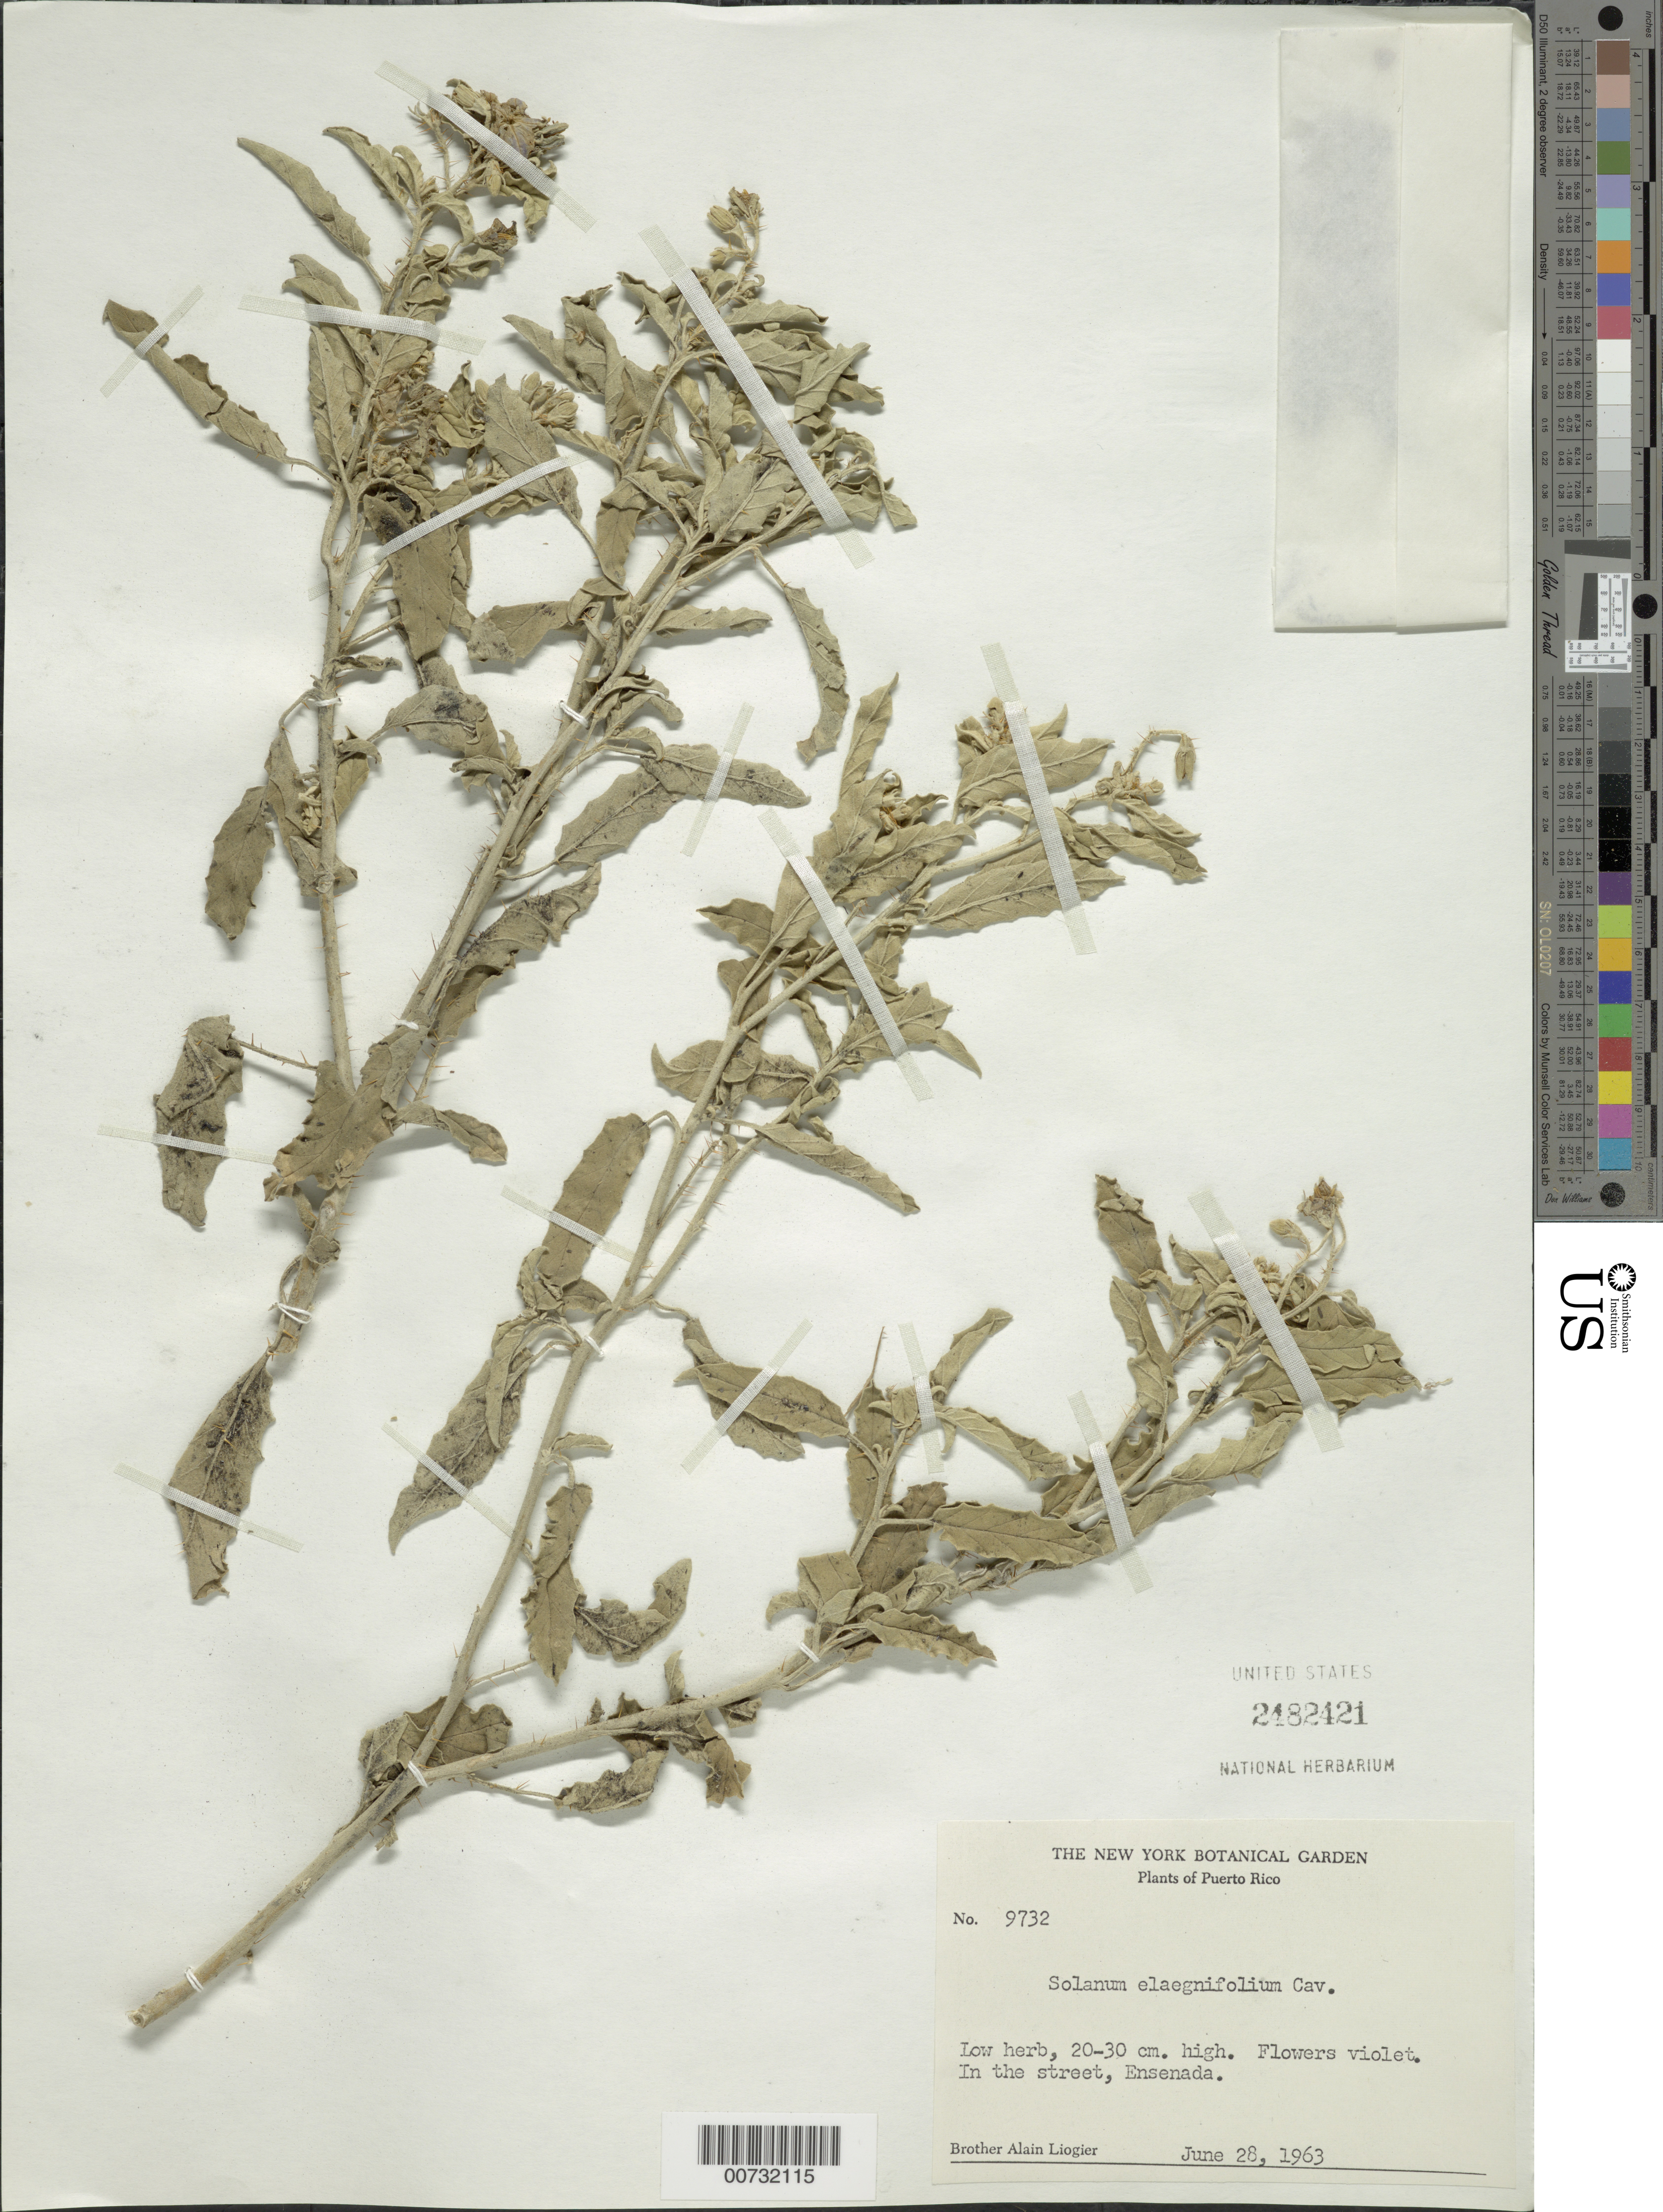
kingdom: Plantae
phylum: Tracheophyta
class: Magnoliopsida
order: Solanales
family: Solanaceae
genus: Solanum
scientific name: Solanum elaeagnifolium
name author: Cav.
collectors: A. H. Liogier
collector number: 9732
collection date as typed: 28 Jun 1963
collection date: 1963-06-28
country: Puerto Rico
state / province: Guánica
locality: Ensenada, in the street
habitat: In the street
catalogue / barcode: US 2482421